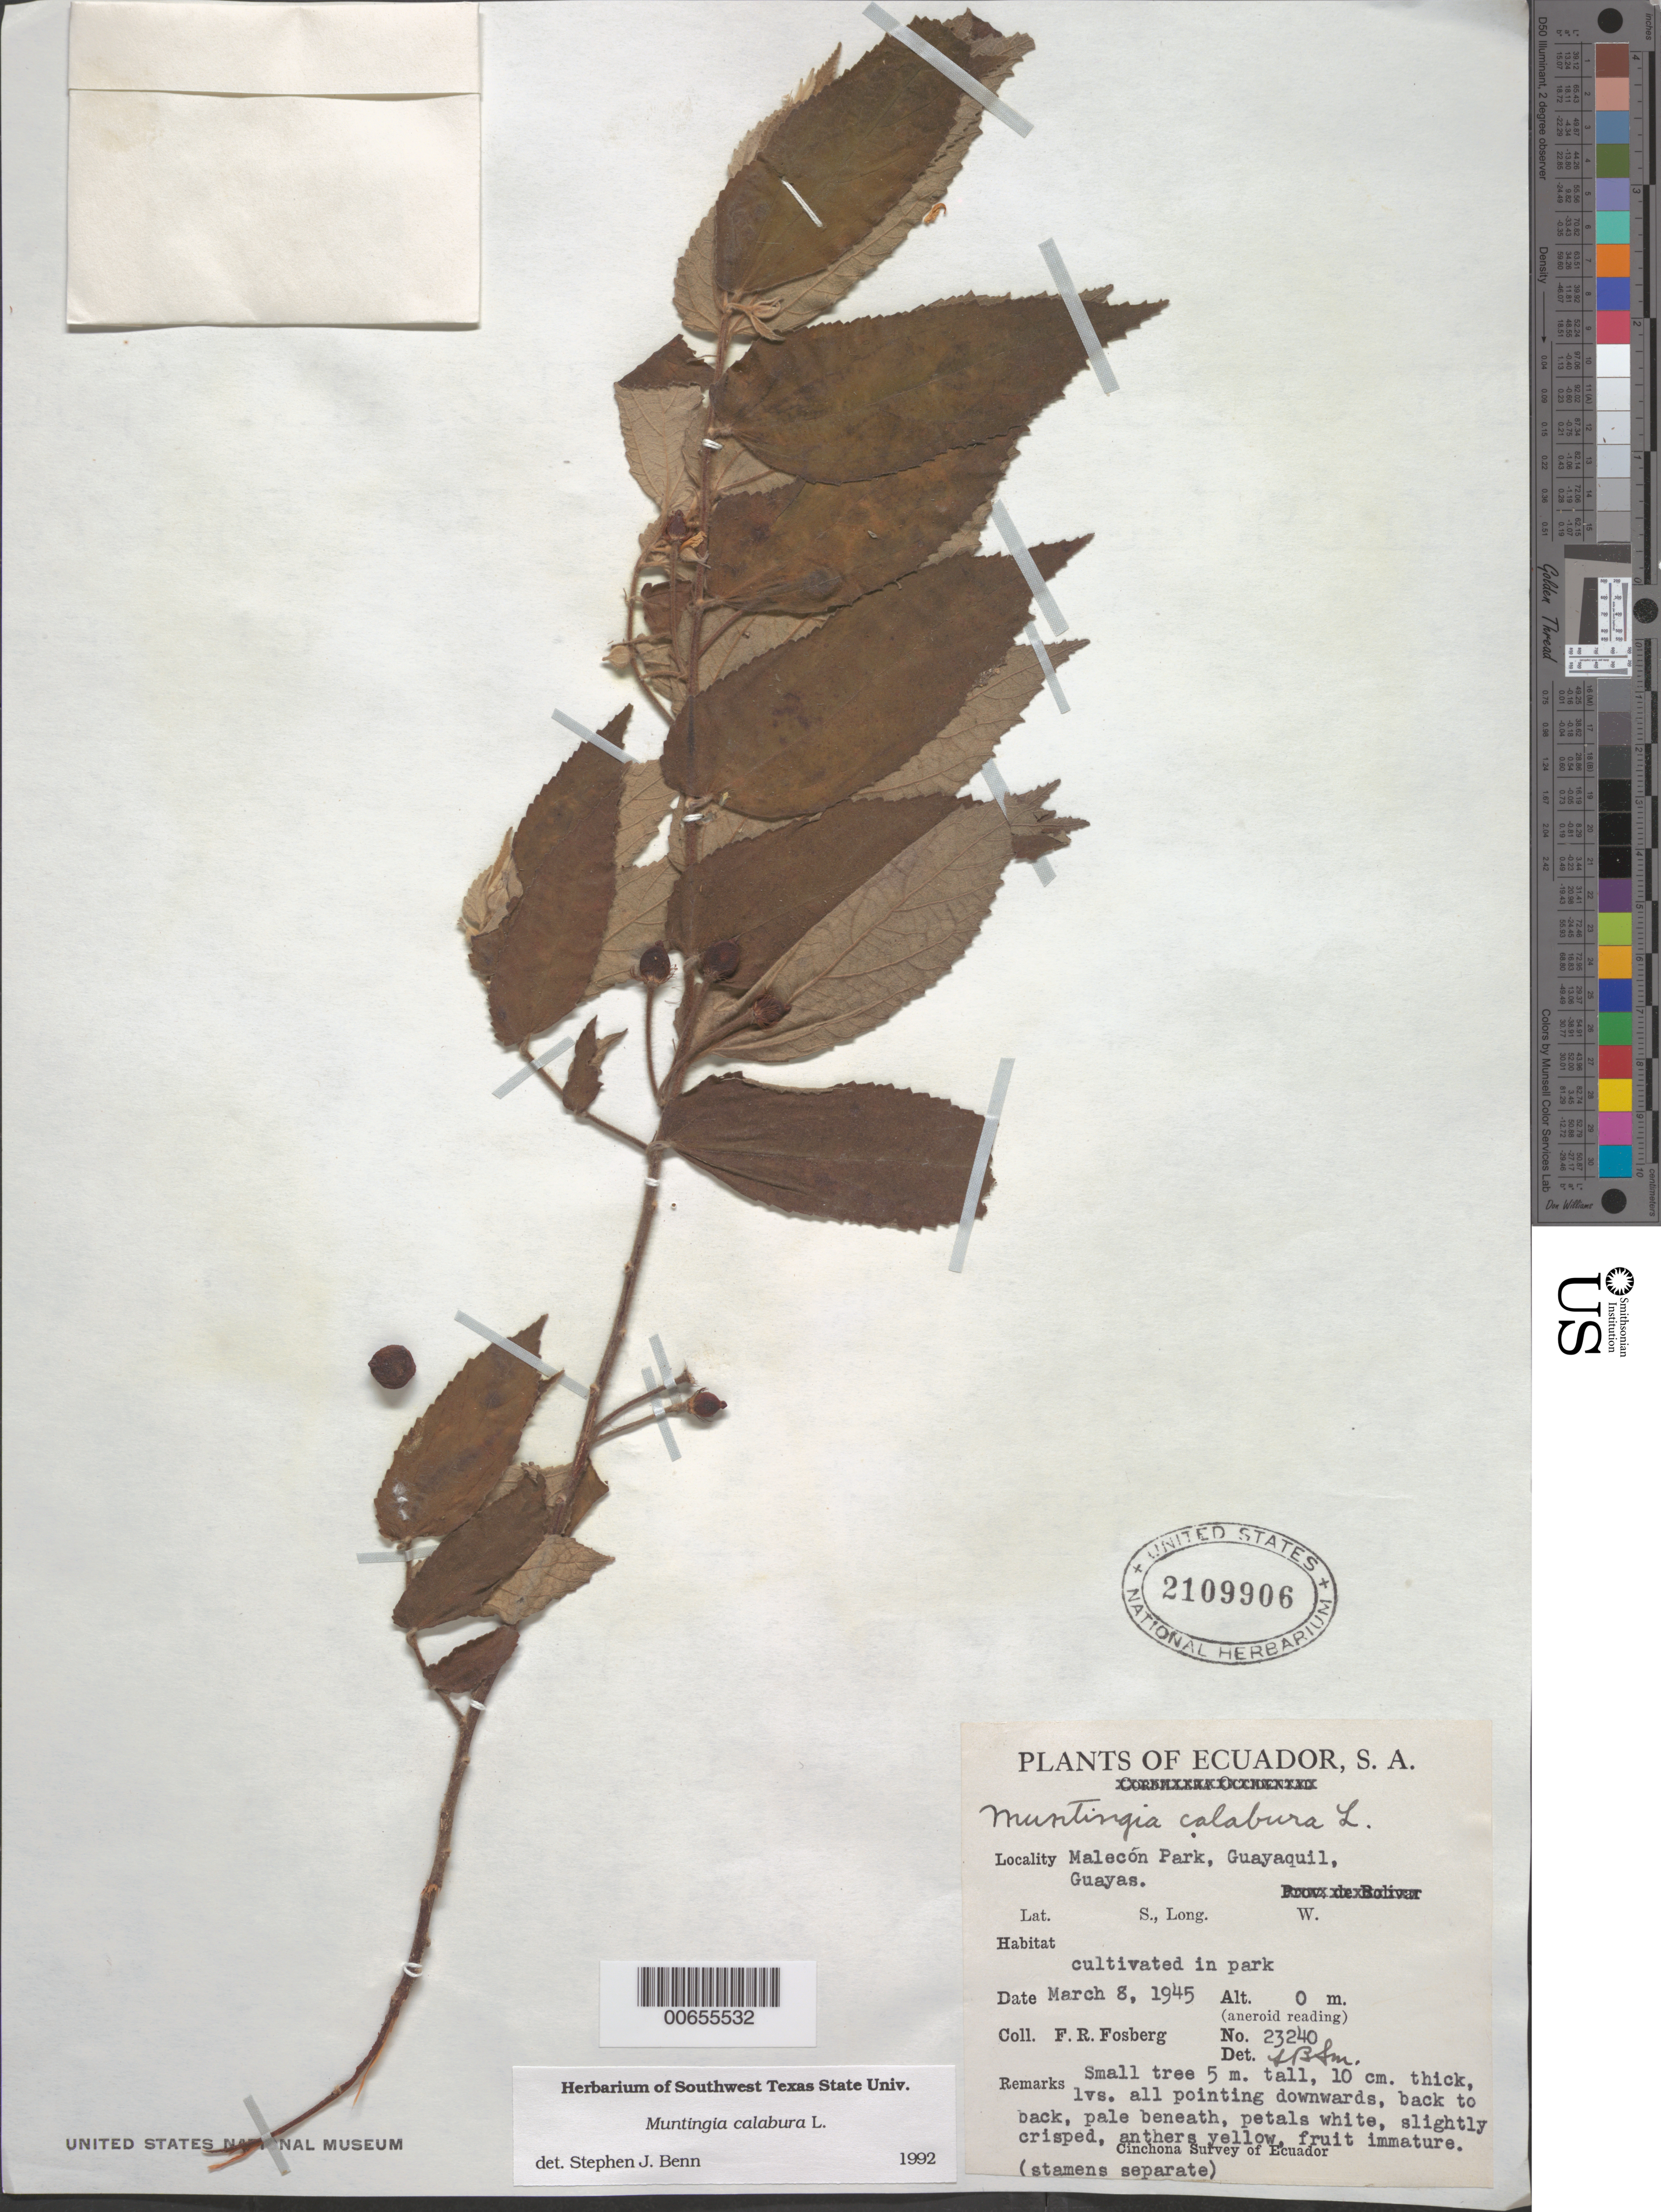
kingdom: Plantae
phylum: Tracheophyta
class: Magnoliopsida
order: Malvales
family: Muntingiaceae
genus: Muntingia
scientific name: Muntingia calabura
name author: L.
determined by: Benn, S. J.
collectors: F. R. Fosberg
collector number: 23240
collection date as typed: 08 Mar 1945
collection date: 1945-03-08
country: Ecuador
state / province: Guayas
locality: Malecon Park, Guayaquil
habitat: In park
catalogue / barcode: US 2109906